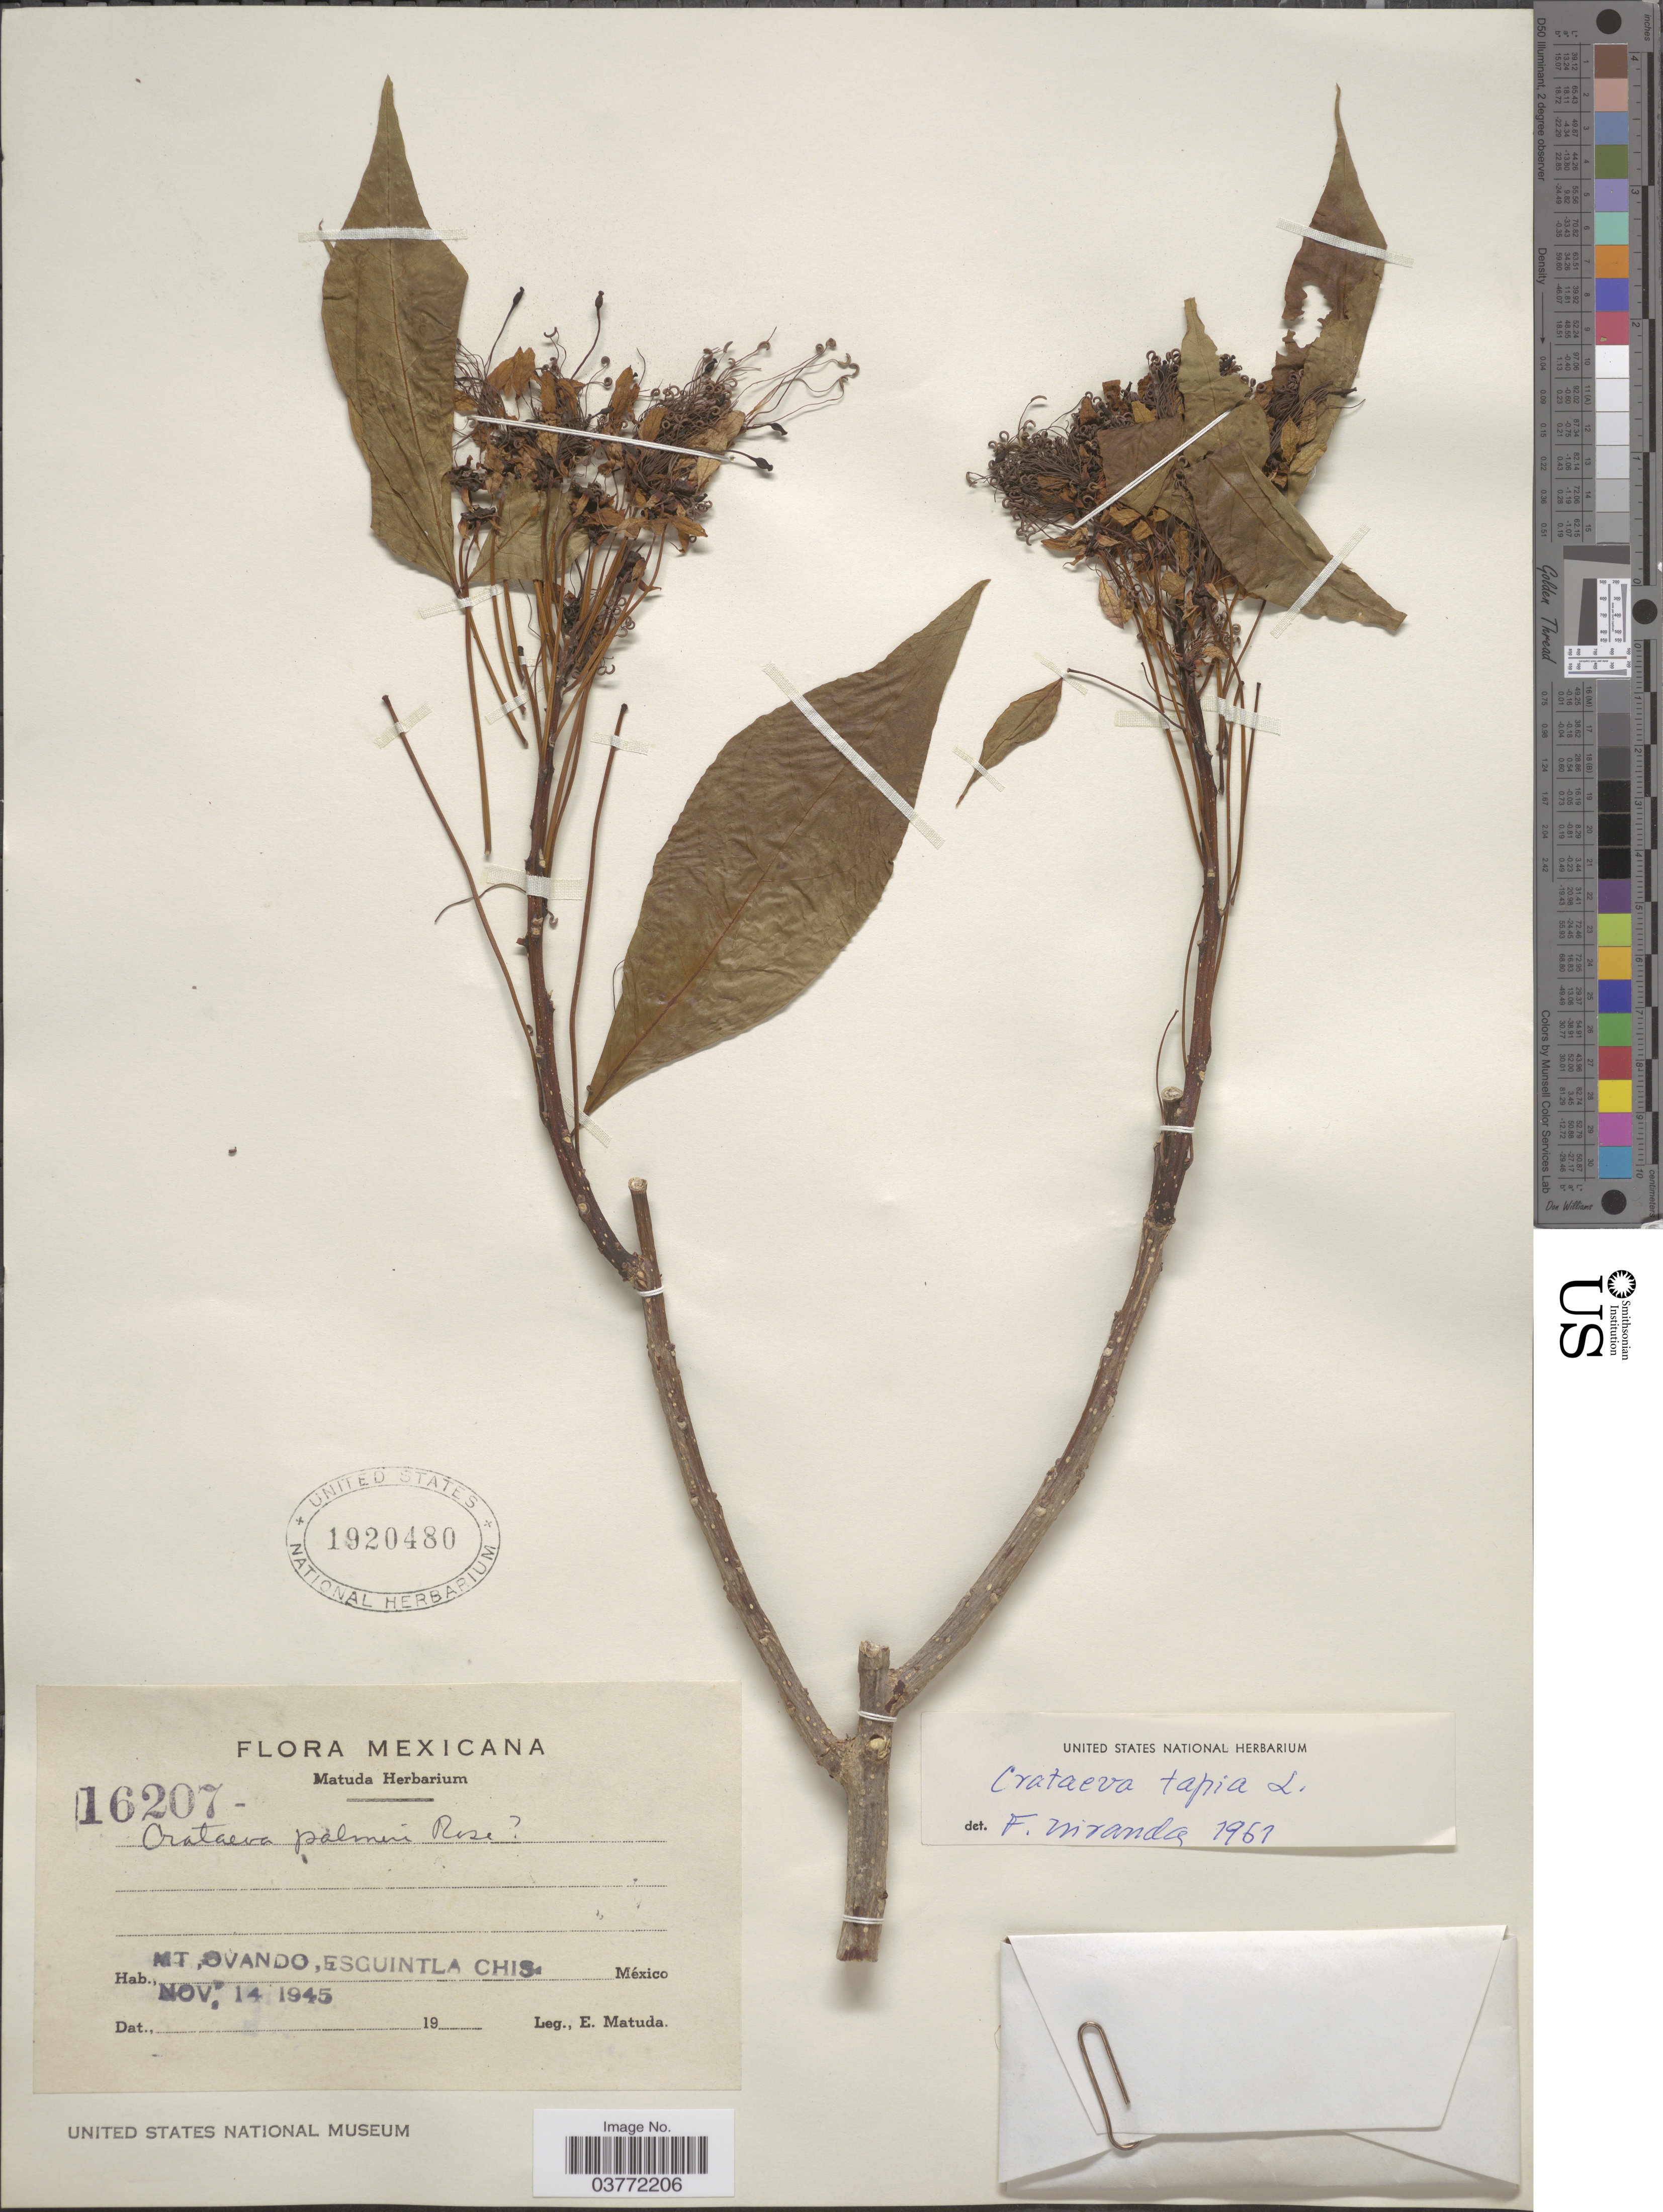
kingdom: Plantae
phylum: Tracheophyta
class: Magnoliopsida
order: Brassicales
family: Capparaceae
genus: Crateva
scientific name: Crateva tapia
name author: L.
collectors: E. Matuda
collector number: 16207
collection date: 1945-11-14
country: Mexico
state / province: Chiapas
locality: Mt. Ovando, Escuintla.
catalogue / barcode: US 1920480